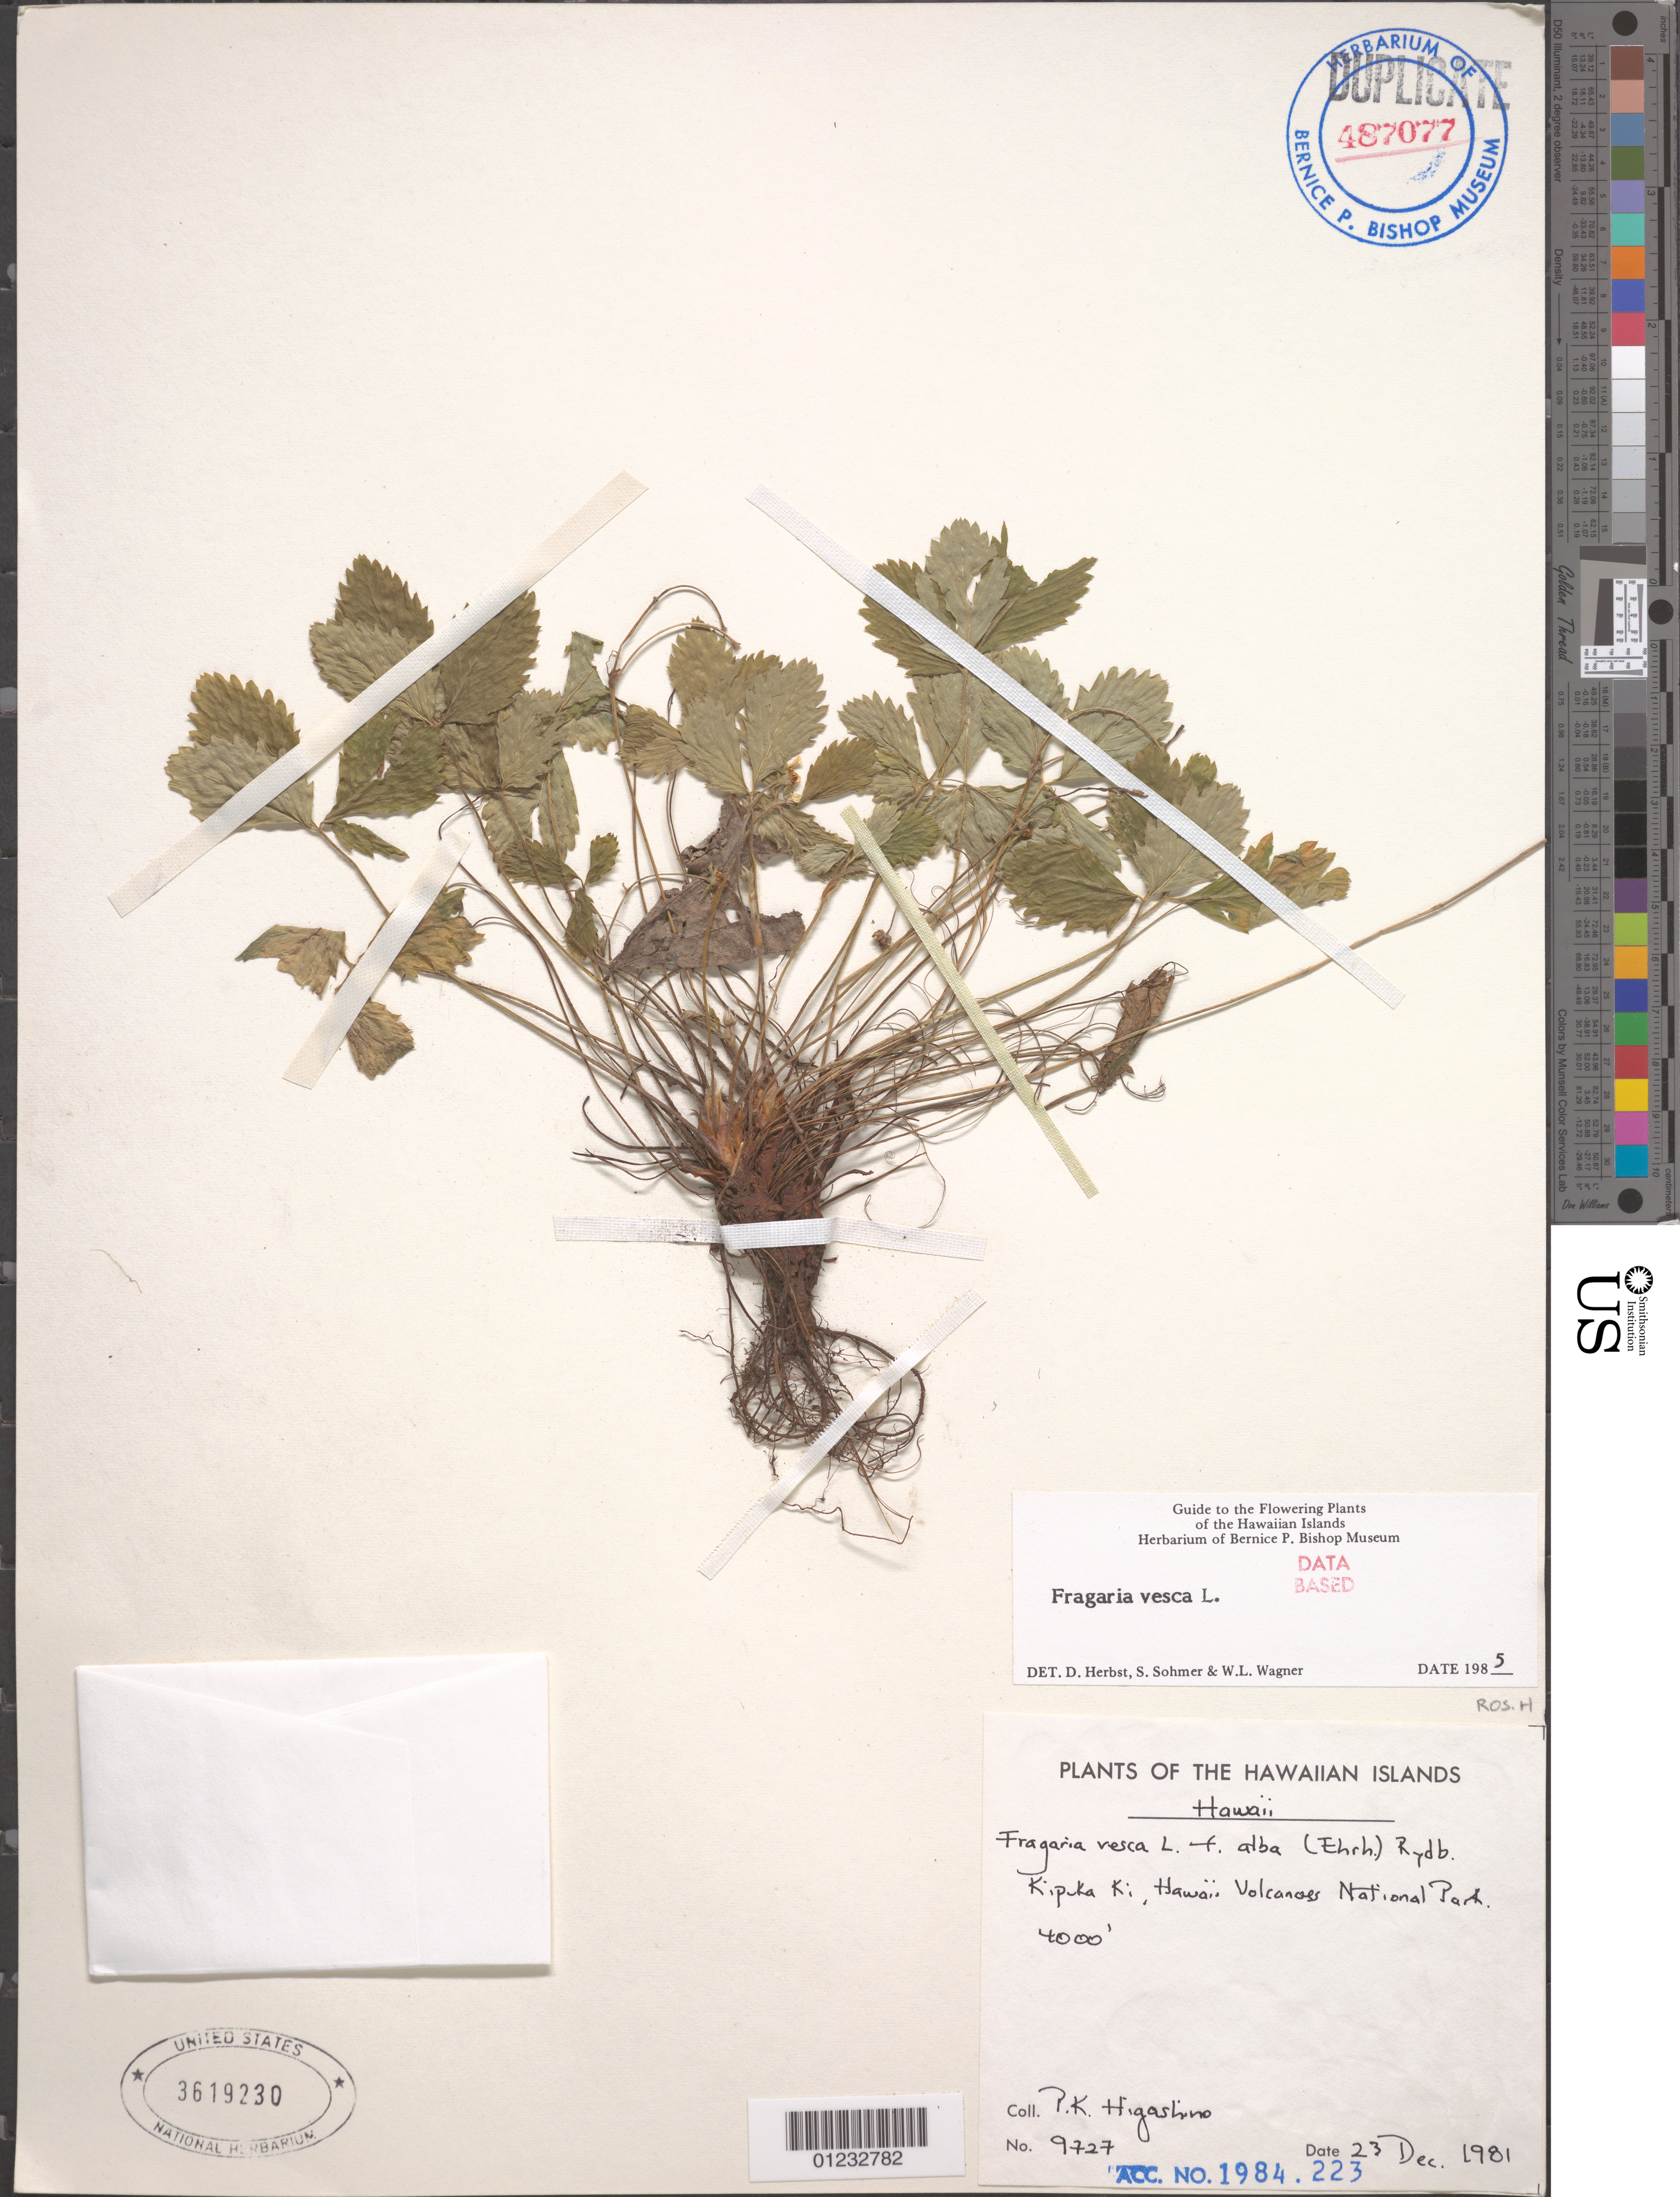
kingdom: Plantae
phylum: Tracheophyta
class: Magnoliopsida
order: Rosales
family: Rosaceae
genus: Fragaria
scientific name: Fragaria vesca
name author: L.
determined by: Herbst, D. R.; Sohmer, S. H.; Wagner, W. L.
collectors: P. Higashino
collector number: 9727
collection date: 1981-12-23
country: United States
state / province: Hawaii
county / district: Hawaii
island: Hawaii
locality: Hawaii Volcanoes National Park, Kipuka Ki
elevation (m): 1219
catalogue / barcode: US 3619230